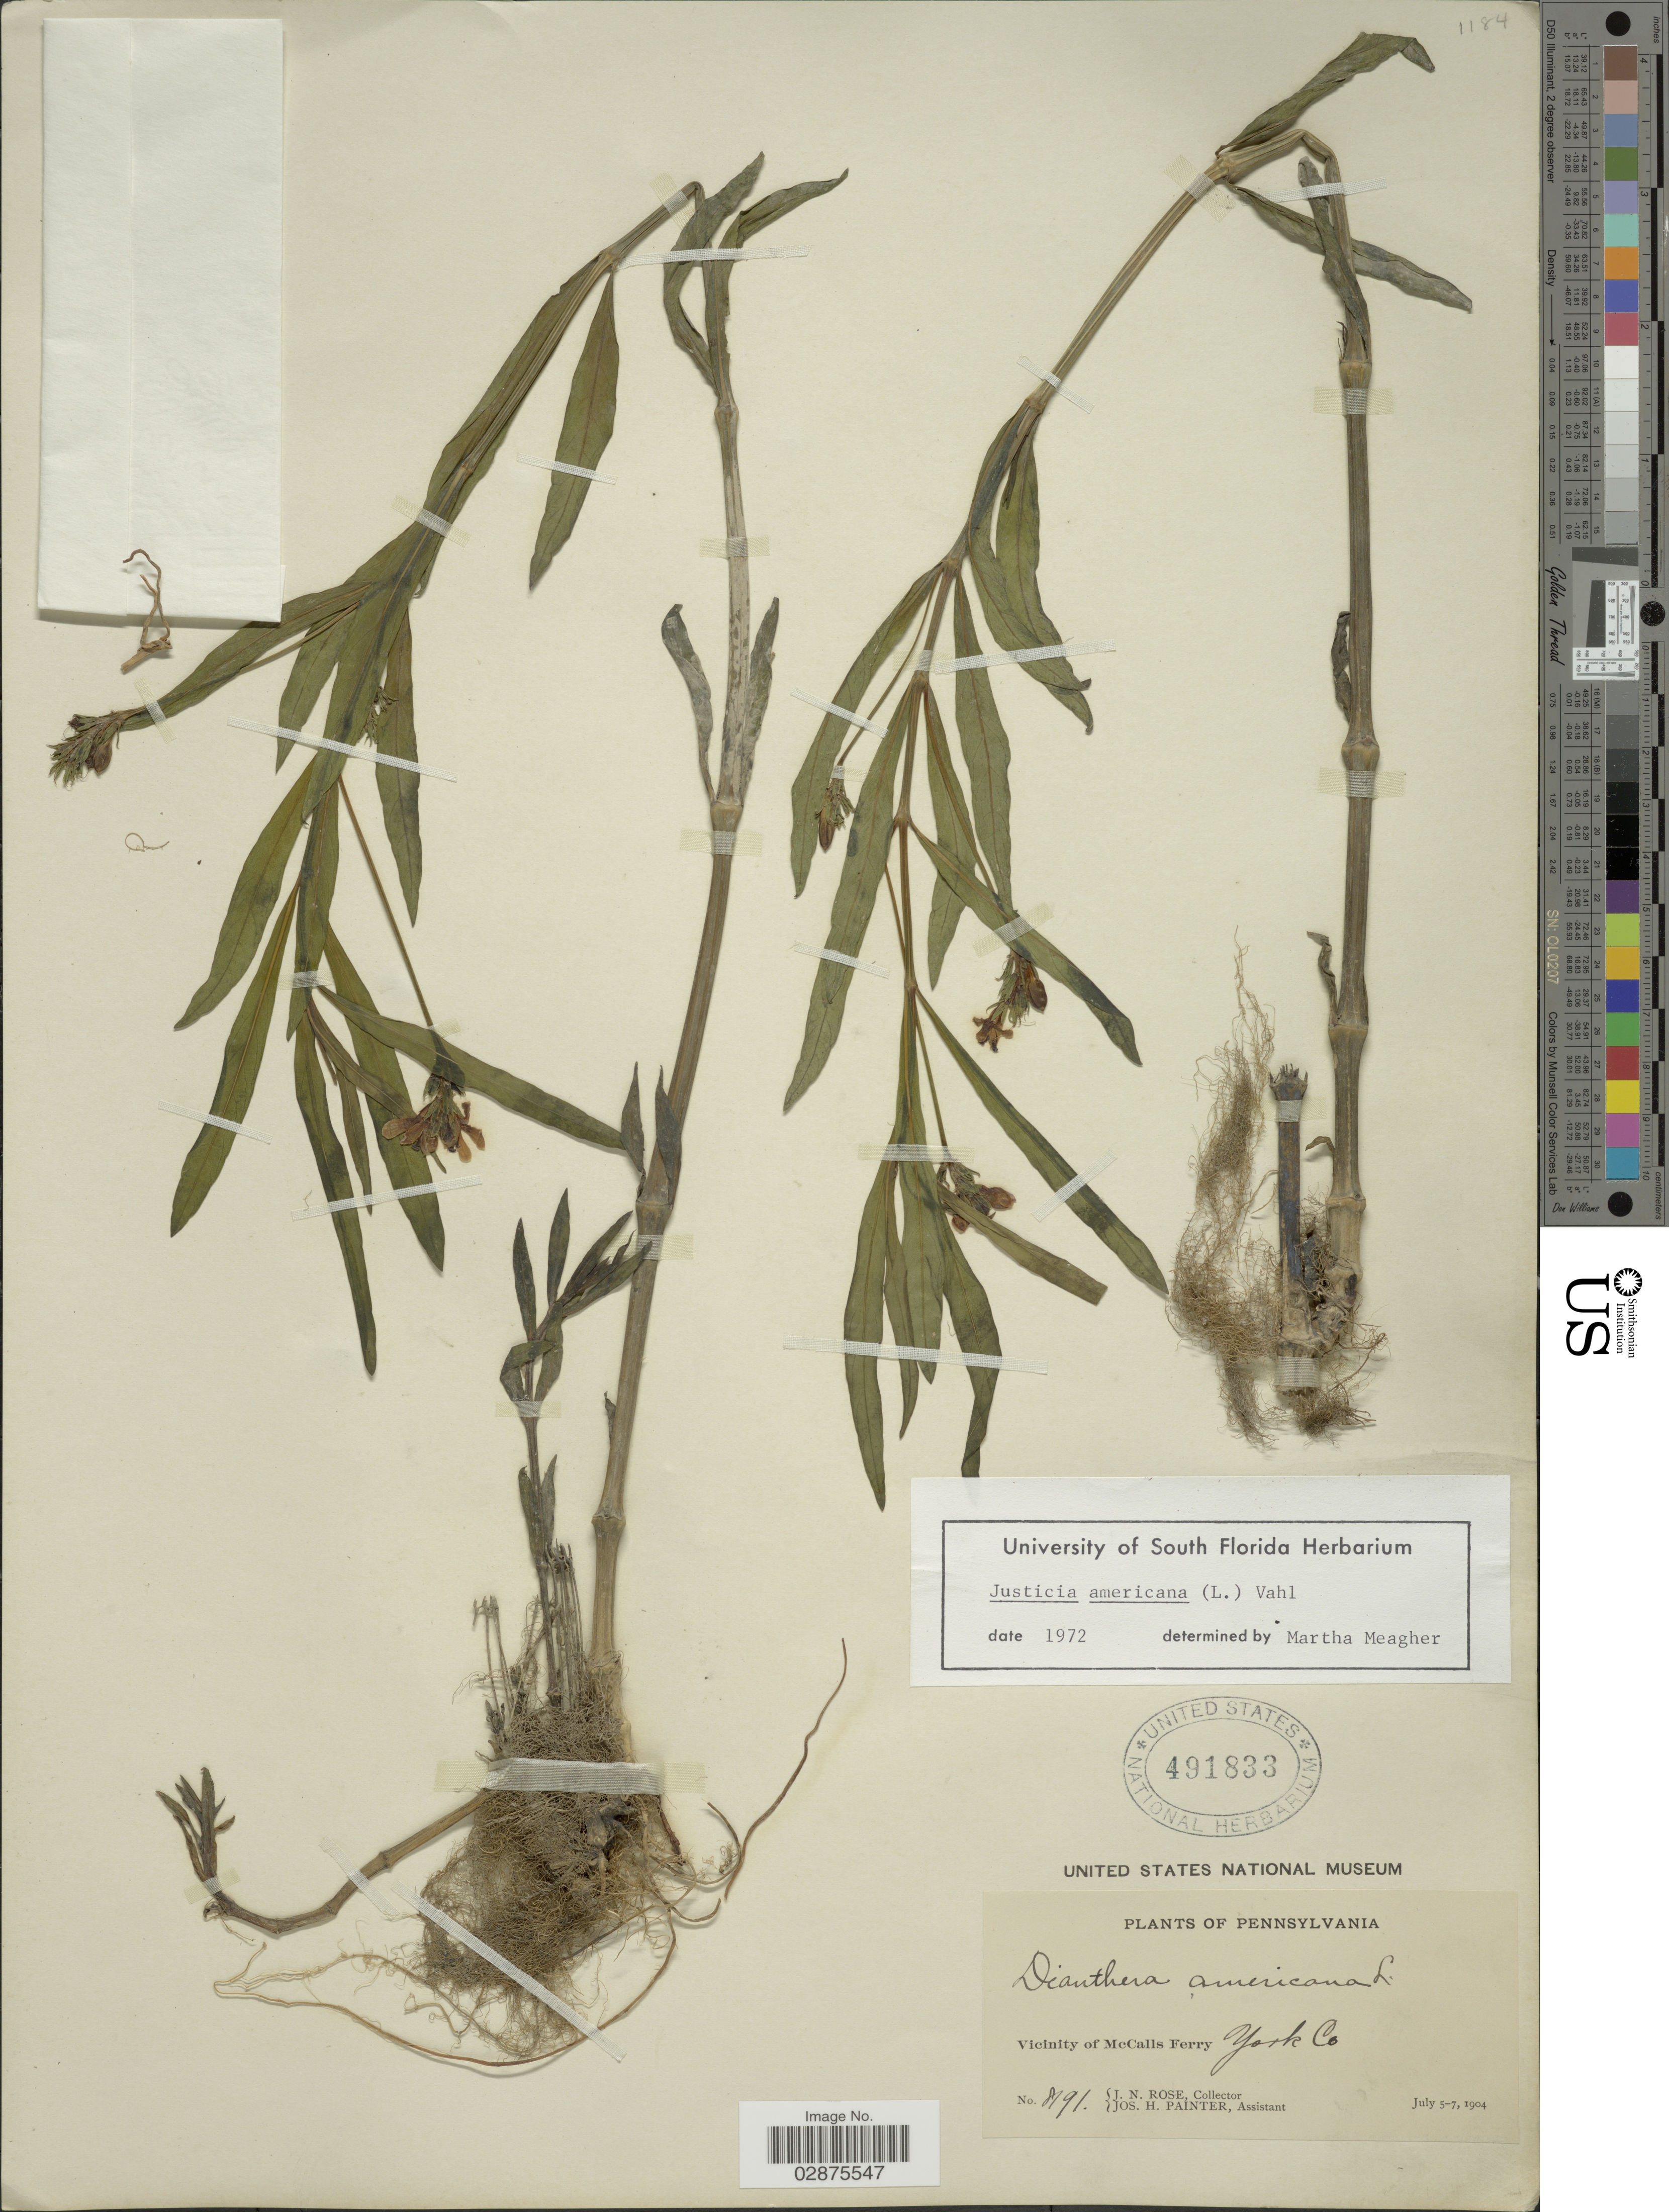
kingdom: Plantae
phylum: Tracheophyta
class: Magnoliopsida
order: Lamiales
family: Acanthaceae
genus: Justicia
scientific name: Justicia americana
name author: (L.) Vahl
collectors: J. N. Rose & J. H. Painter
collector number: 8191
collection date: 1904-07-05/1904-07-07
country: United States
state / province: Pennsylvania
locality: Vicinity of McCalls Ferry. York Co.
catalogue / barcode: US 491833